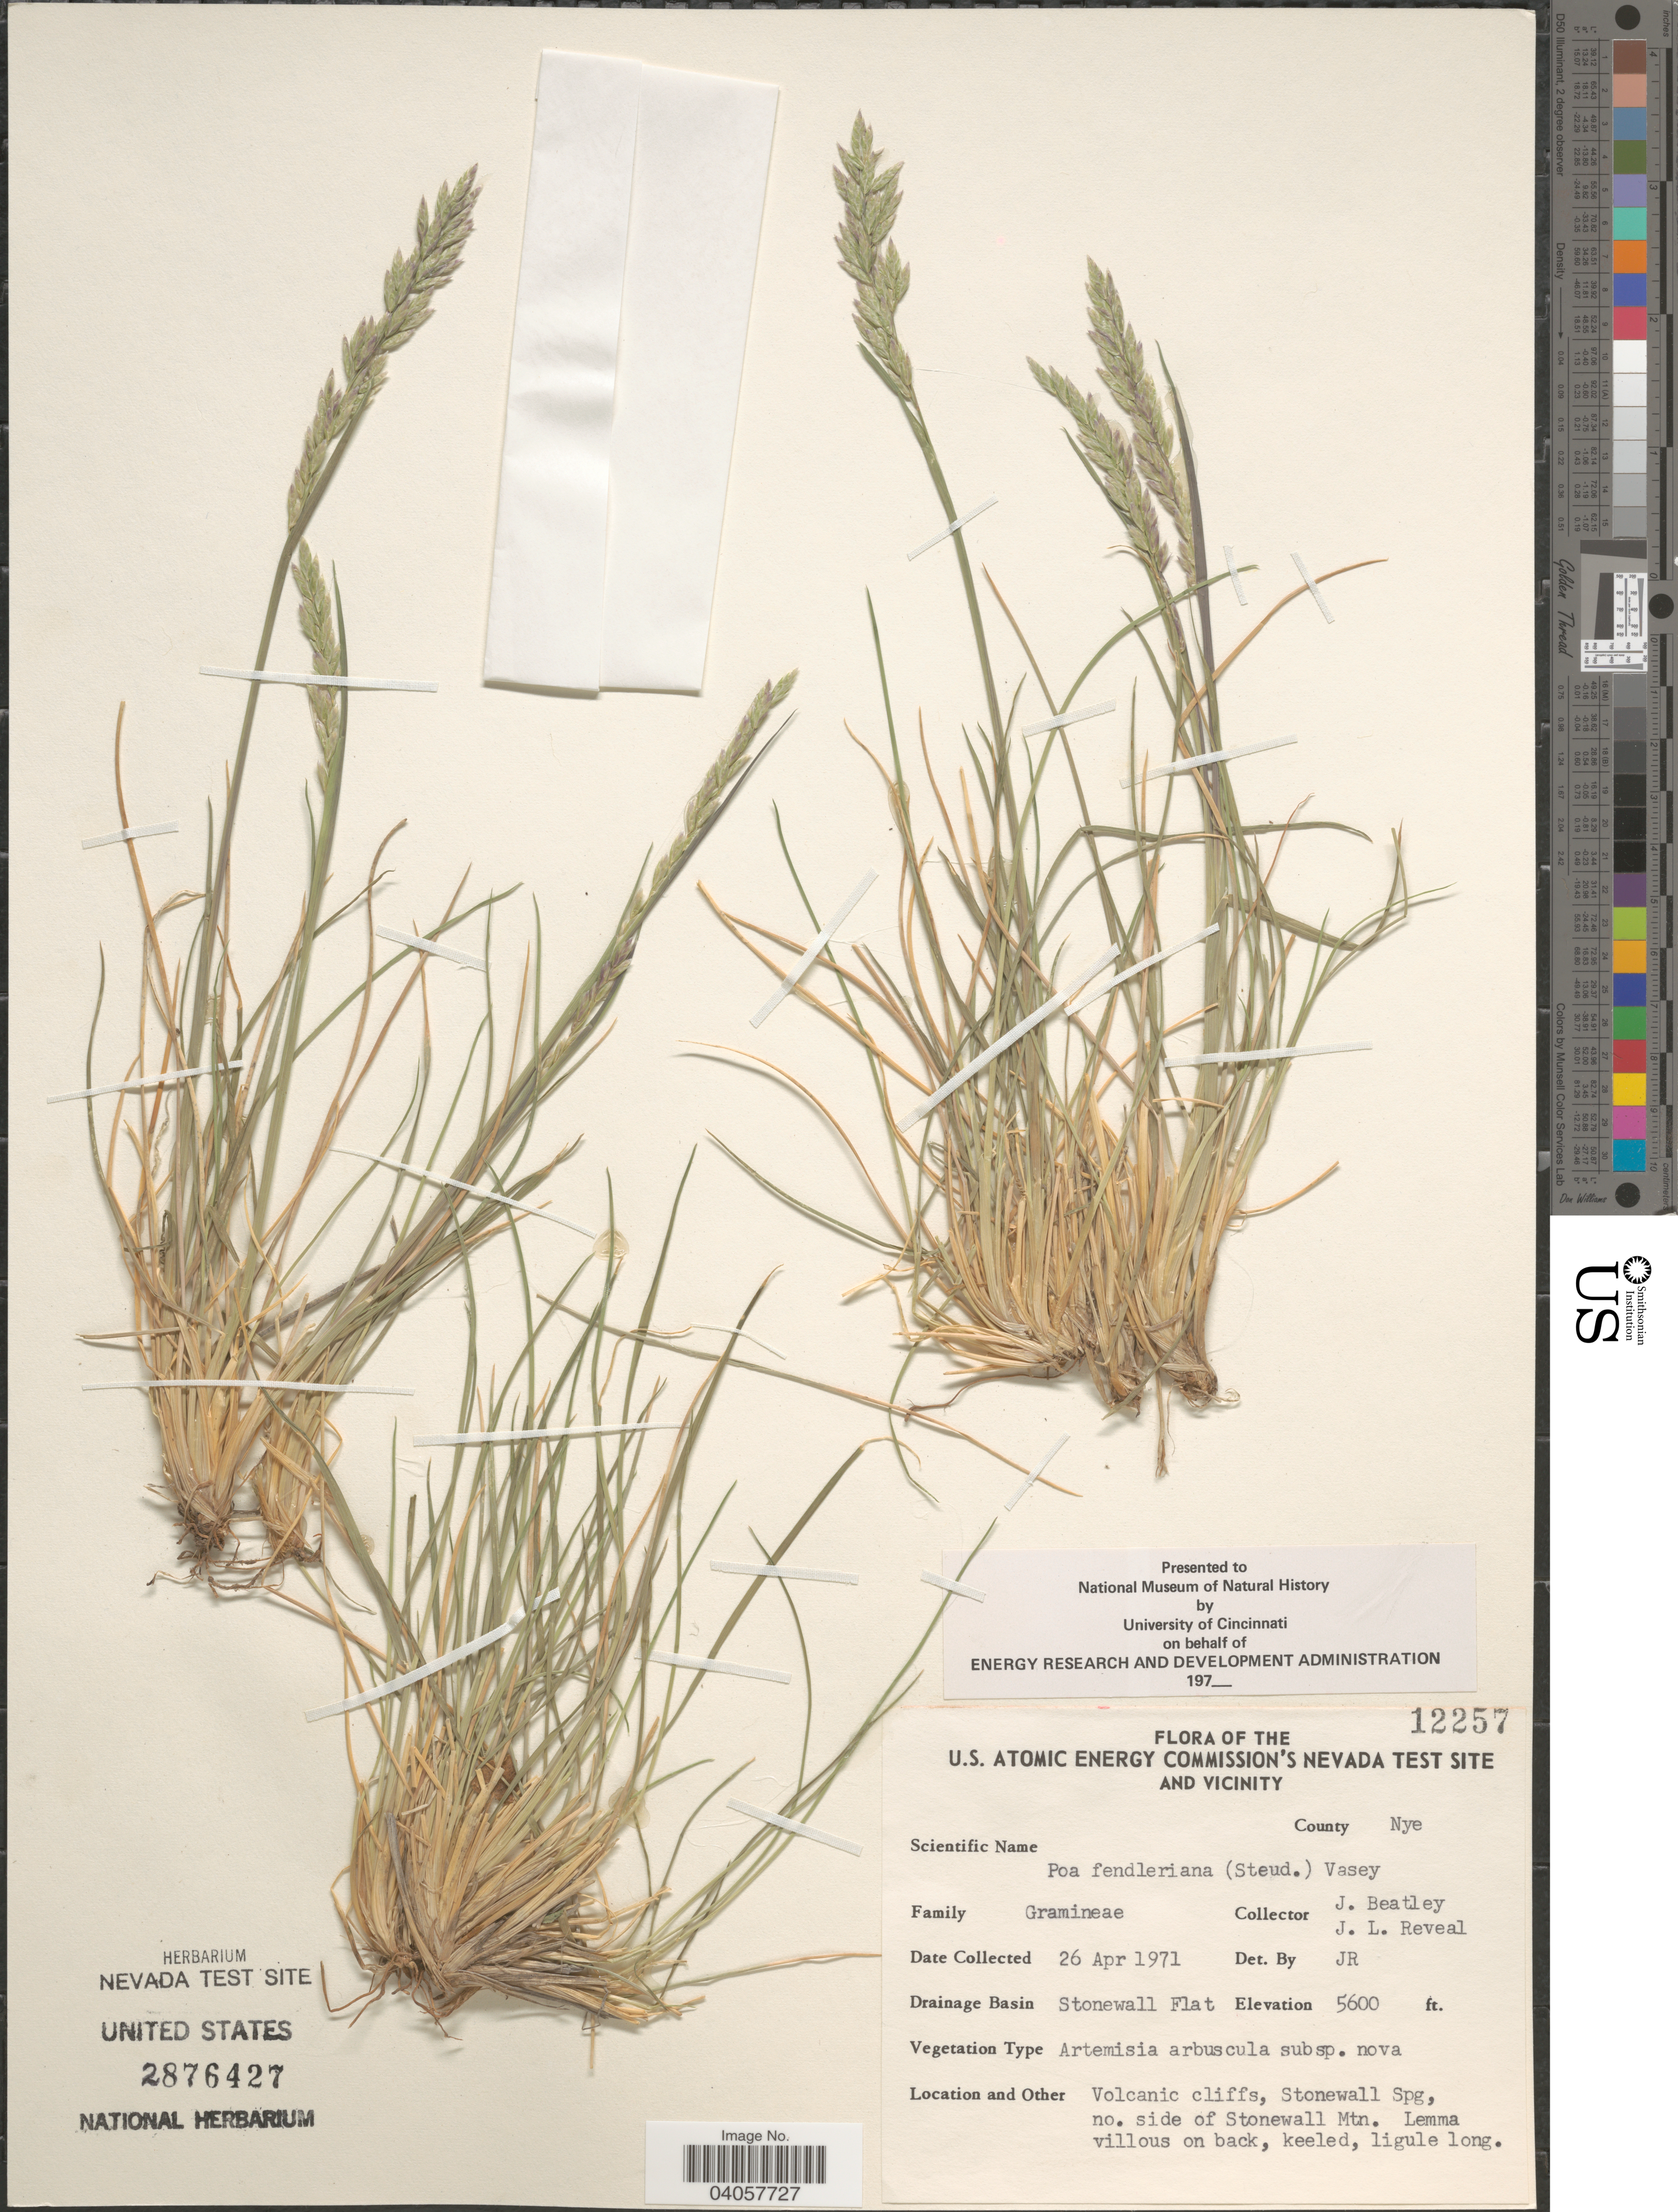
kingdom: Plantae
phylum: Tracheophyta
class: Liliopsida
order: Poales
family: Poaceae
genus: Poa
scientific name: Poa fendleriana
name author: (Steud.) Vasey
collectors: J. C. Beatley & J. L. Reveal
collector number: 12257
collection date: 1971-04-26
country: United States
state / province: Nevada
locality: The U.S. Atomic Energy Commission's Nevada Test Site and vicinity. County Nye. Drainage Basin County Nye. Drainage Basin Stonewall Flat. Volcanic cliffs, Stonewall Spg, no. side of Stonewall Mtn. Lemma villous on back, keeled, ligule long.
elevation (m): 1707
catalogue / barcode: US 2876427